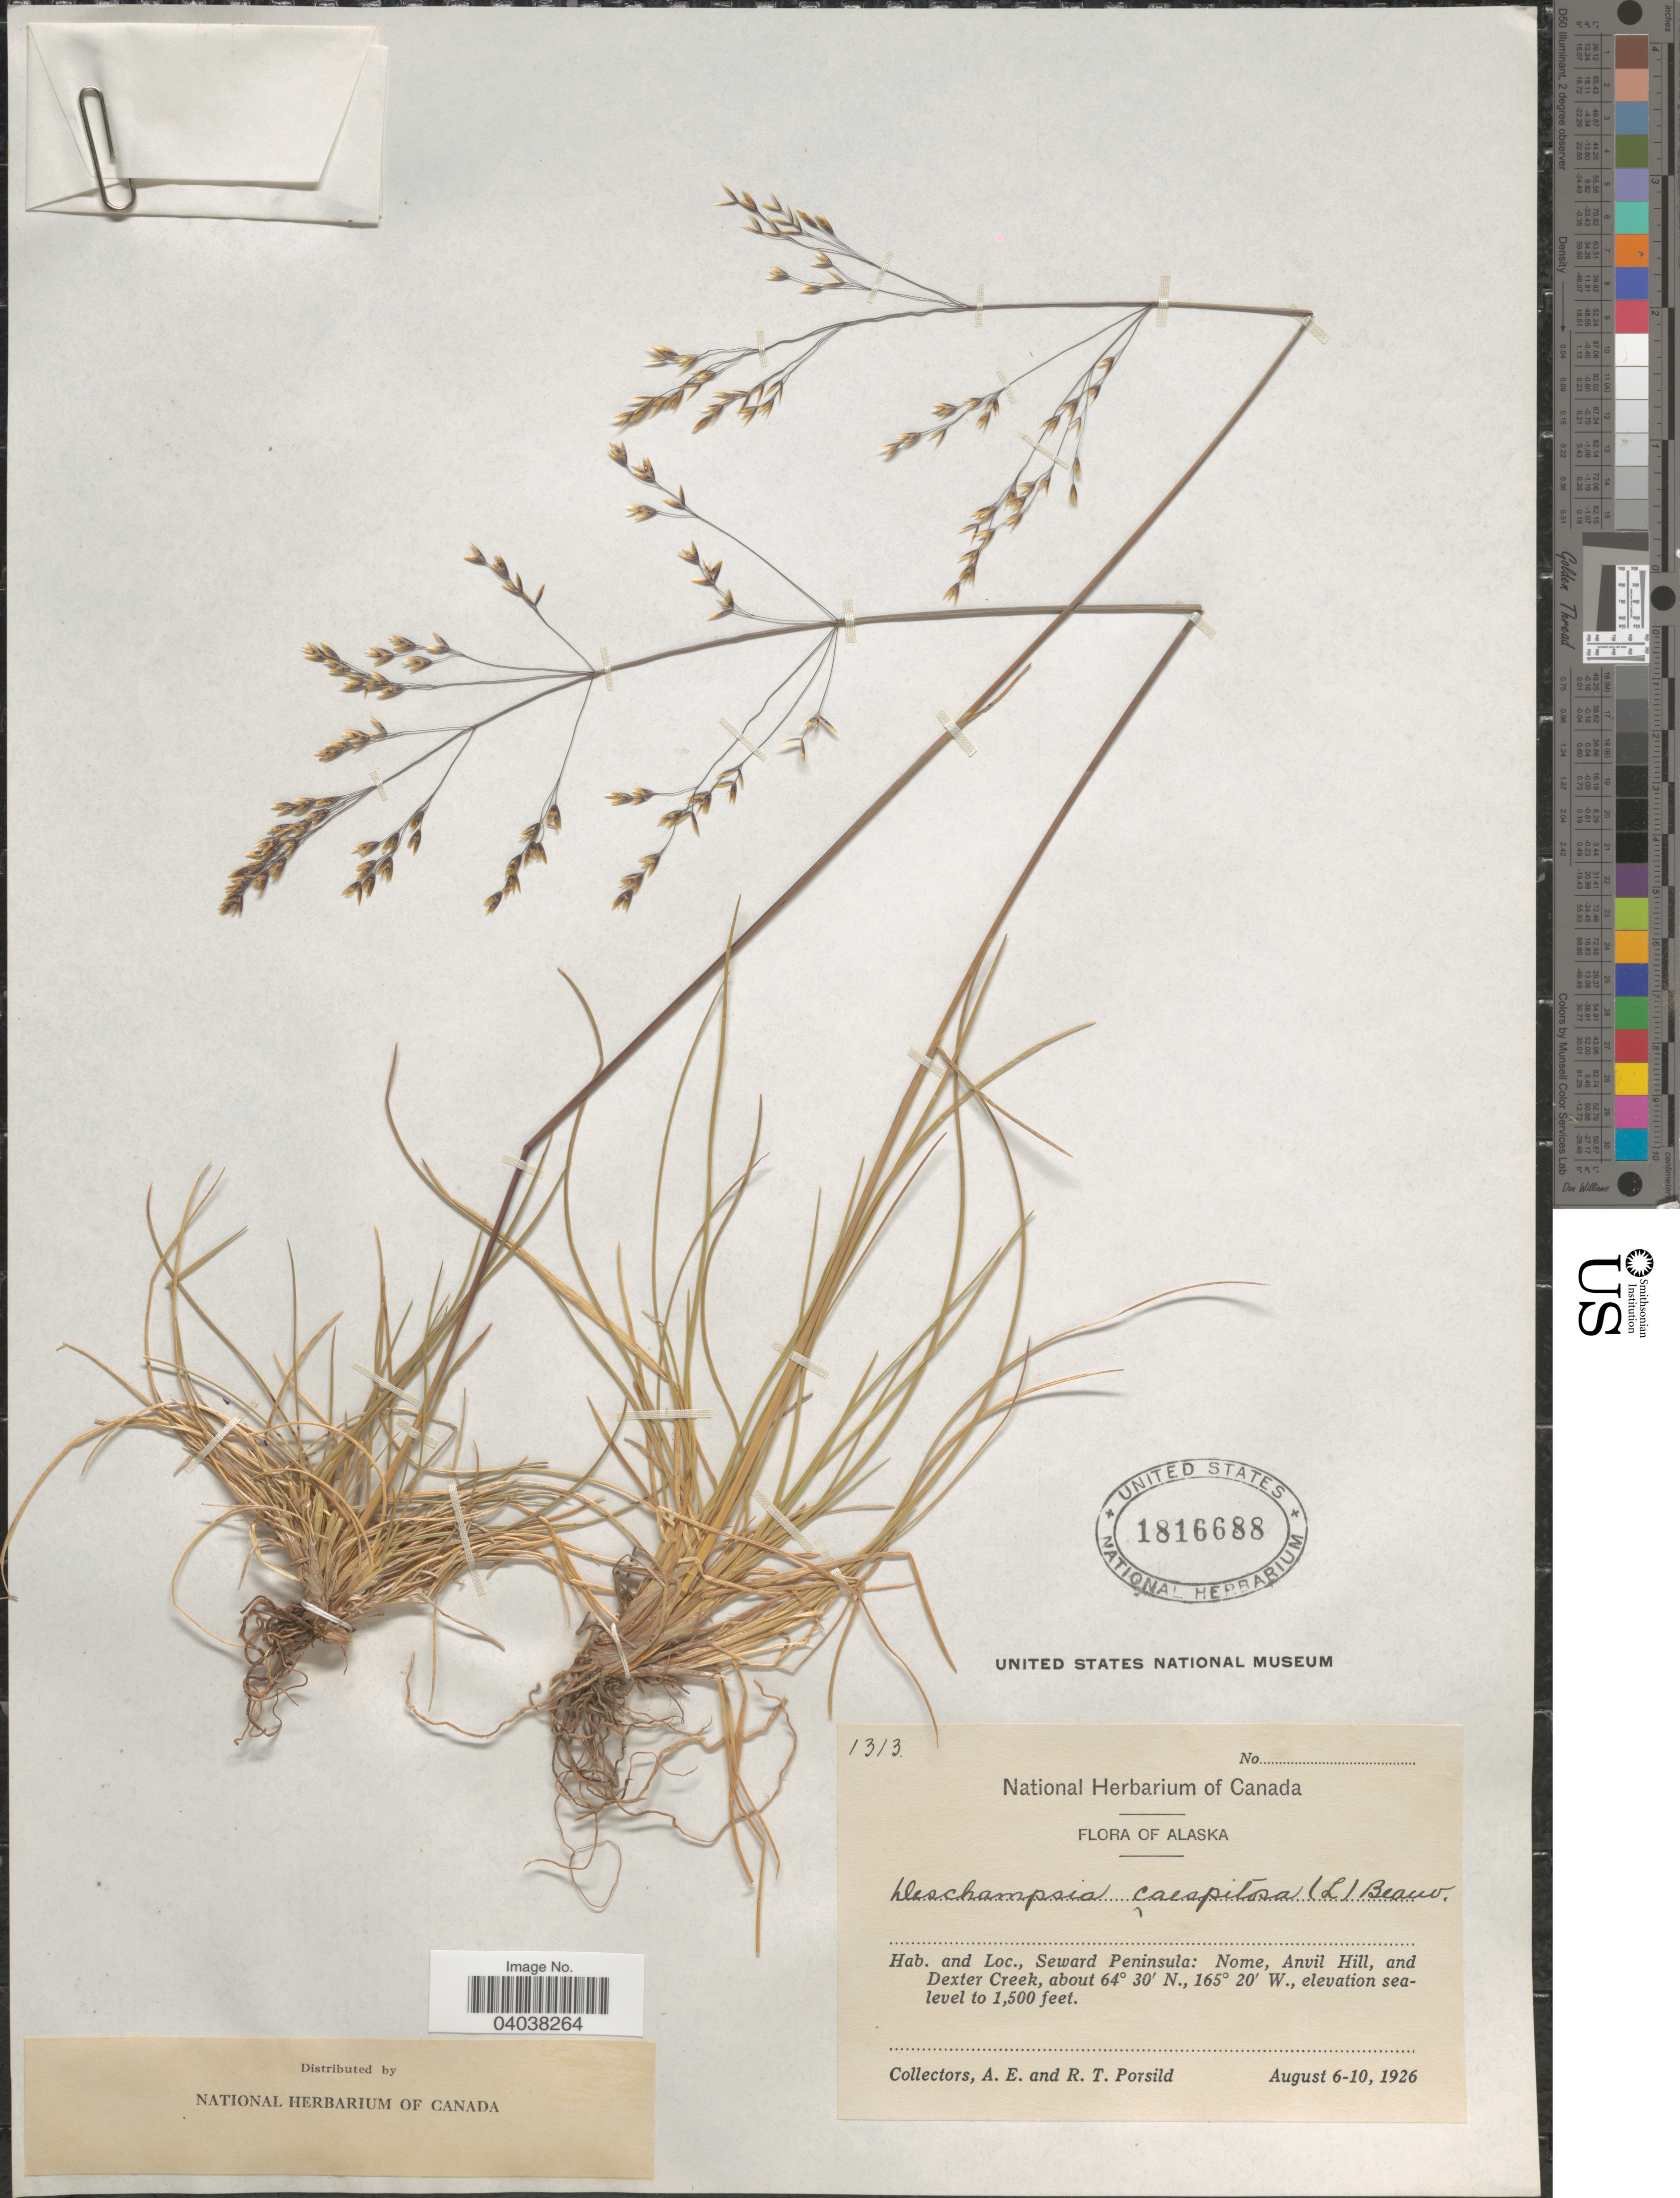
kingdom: Plantae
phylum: Tracheophyta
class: Liliopsida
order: Poales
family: Poaceae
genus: Deschampsia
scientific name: Deschampsia cespitosa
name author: (L.) P. Beauv.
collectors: A. E. Porsild & R. T. Porsild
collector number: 1313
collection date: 1926-08-06/1926-08-10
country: United States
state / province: Alaska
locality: Seward Peninsula: Noma, Anvil Hill, and Dexter Creek.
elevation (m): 457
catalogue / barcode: US 1816688